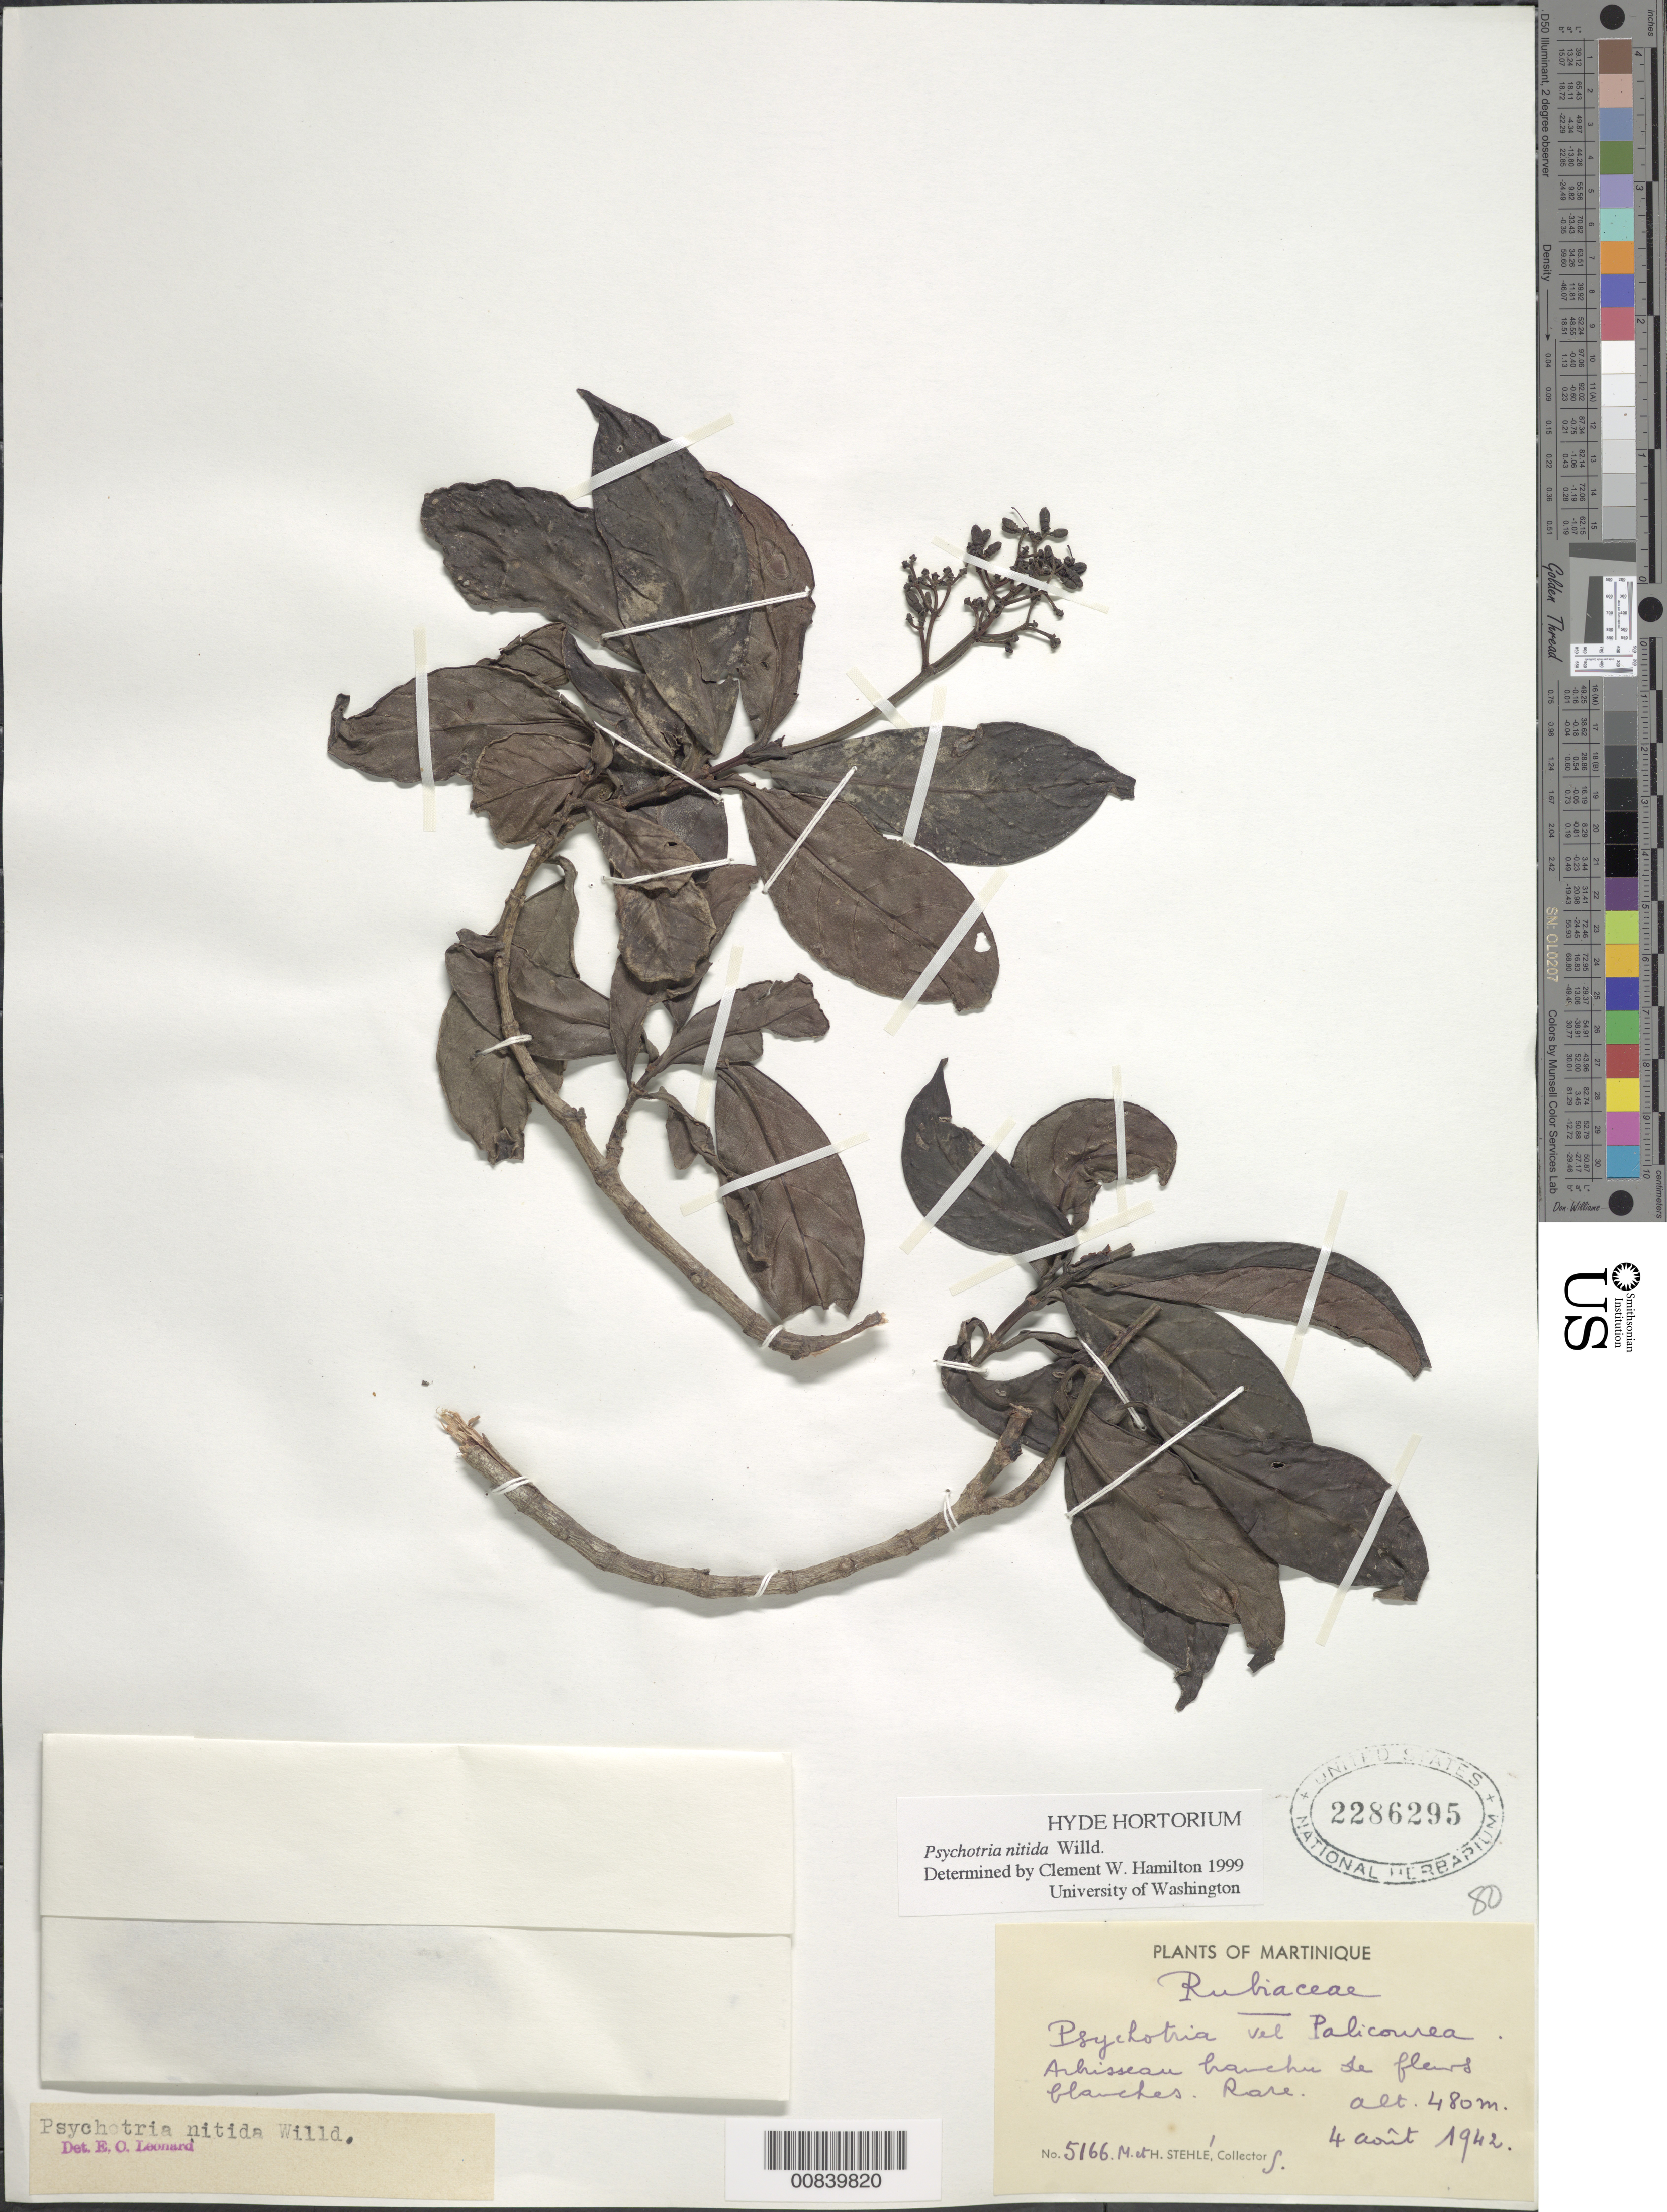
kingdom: Plantae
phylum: Tracheophyta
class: Magnoliopsida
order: Gentianales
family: Rubiaceae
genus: Psychotria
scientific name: Psychotria mapourioides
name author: DC.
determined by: Hamilton, C. W.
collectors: M. Stehlé & H. Stehlé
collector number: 5166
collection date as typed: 04 Aug 1942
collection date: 1942-08-04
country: Martinique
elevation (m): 480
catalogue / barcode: US 2286295